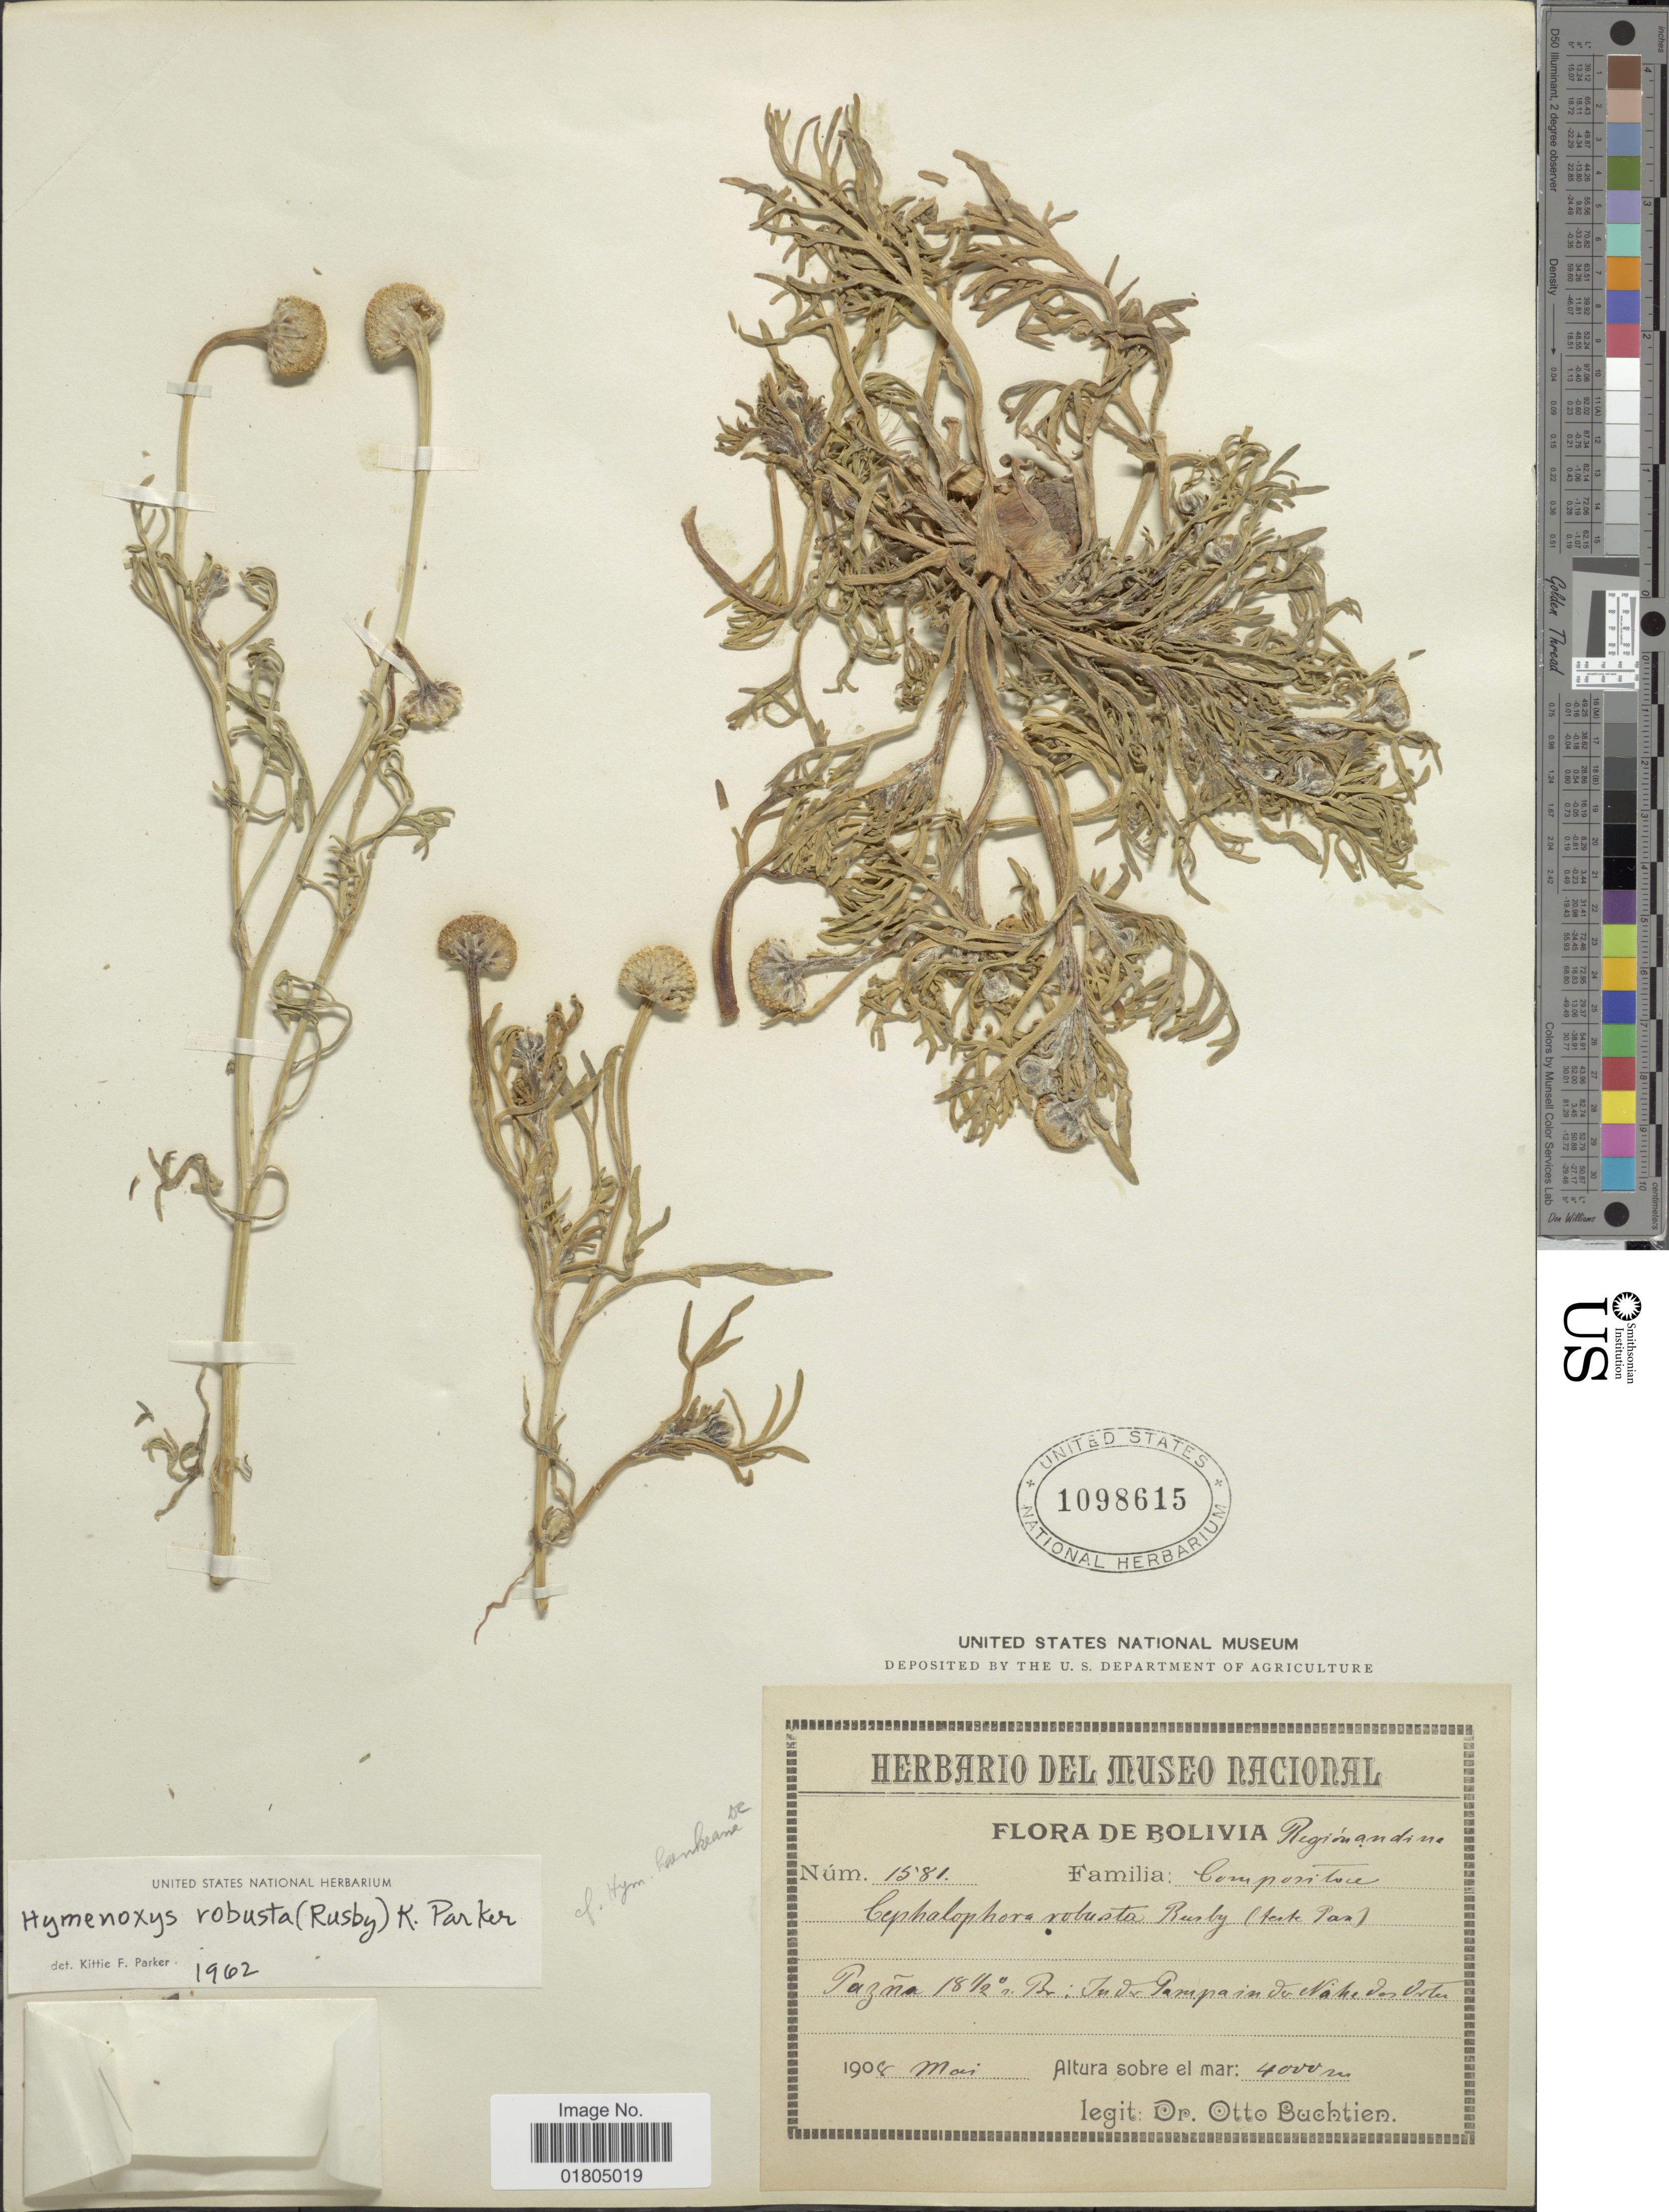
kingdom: Plantae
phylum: Tracheophyta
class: Magnoliopsida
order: Asterales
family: Asteraceae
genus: Hymenoxys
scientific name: Hymenoxys robusta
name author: (Rusby) K.F. Parker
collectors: O. Buchtien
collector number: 1581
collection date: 1908-05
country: Bolivia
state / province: Oruro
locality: Pazña, In der Pampa der Nähe der oster (in the Pampa near the east)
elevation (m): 4000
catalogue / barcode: US 1098615